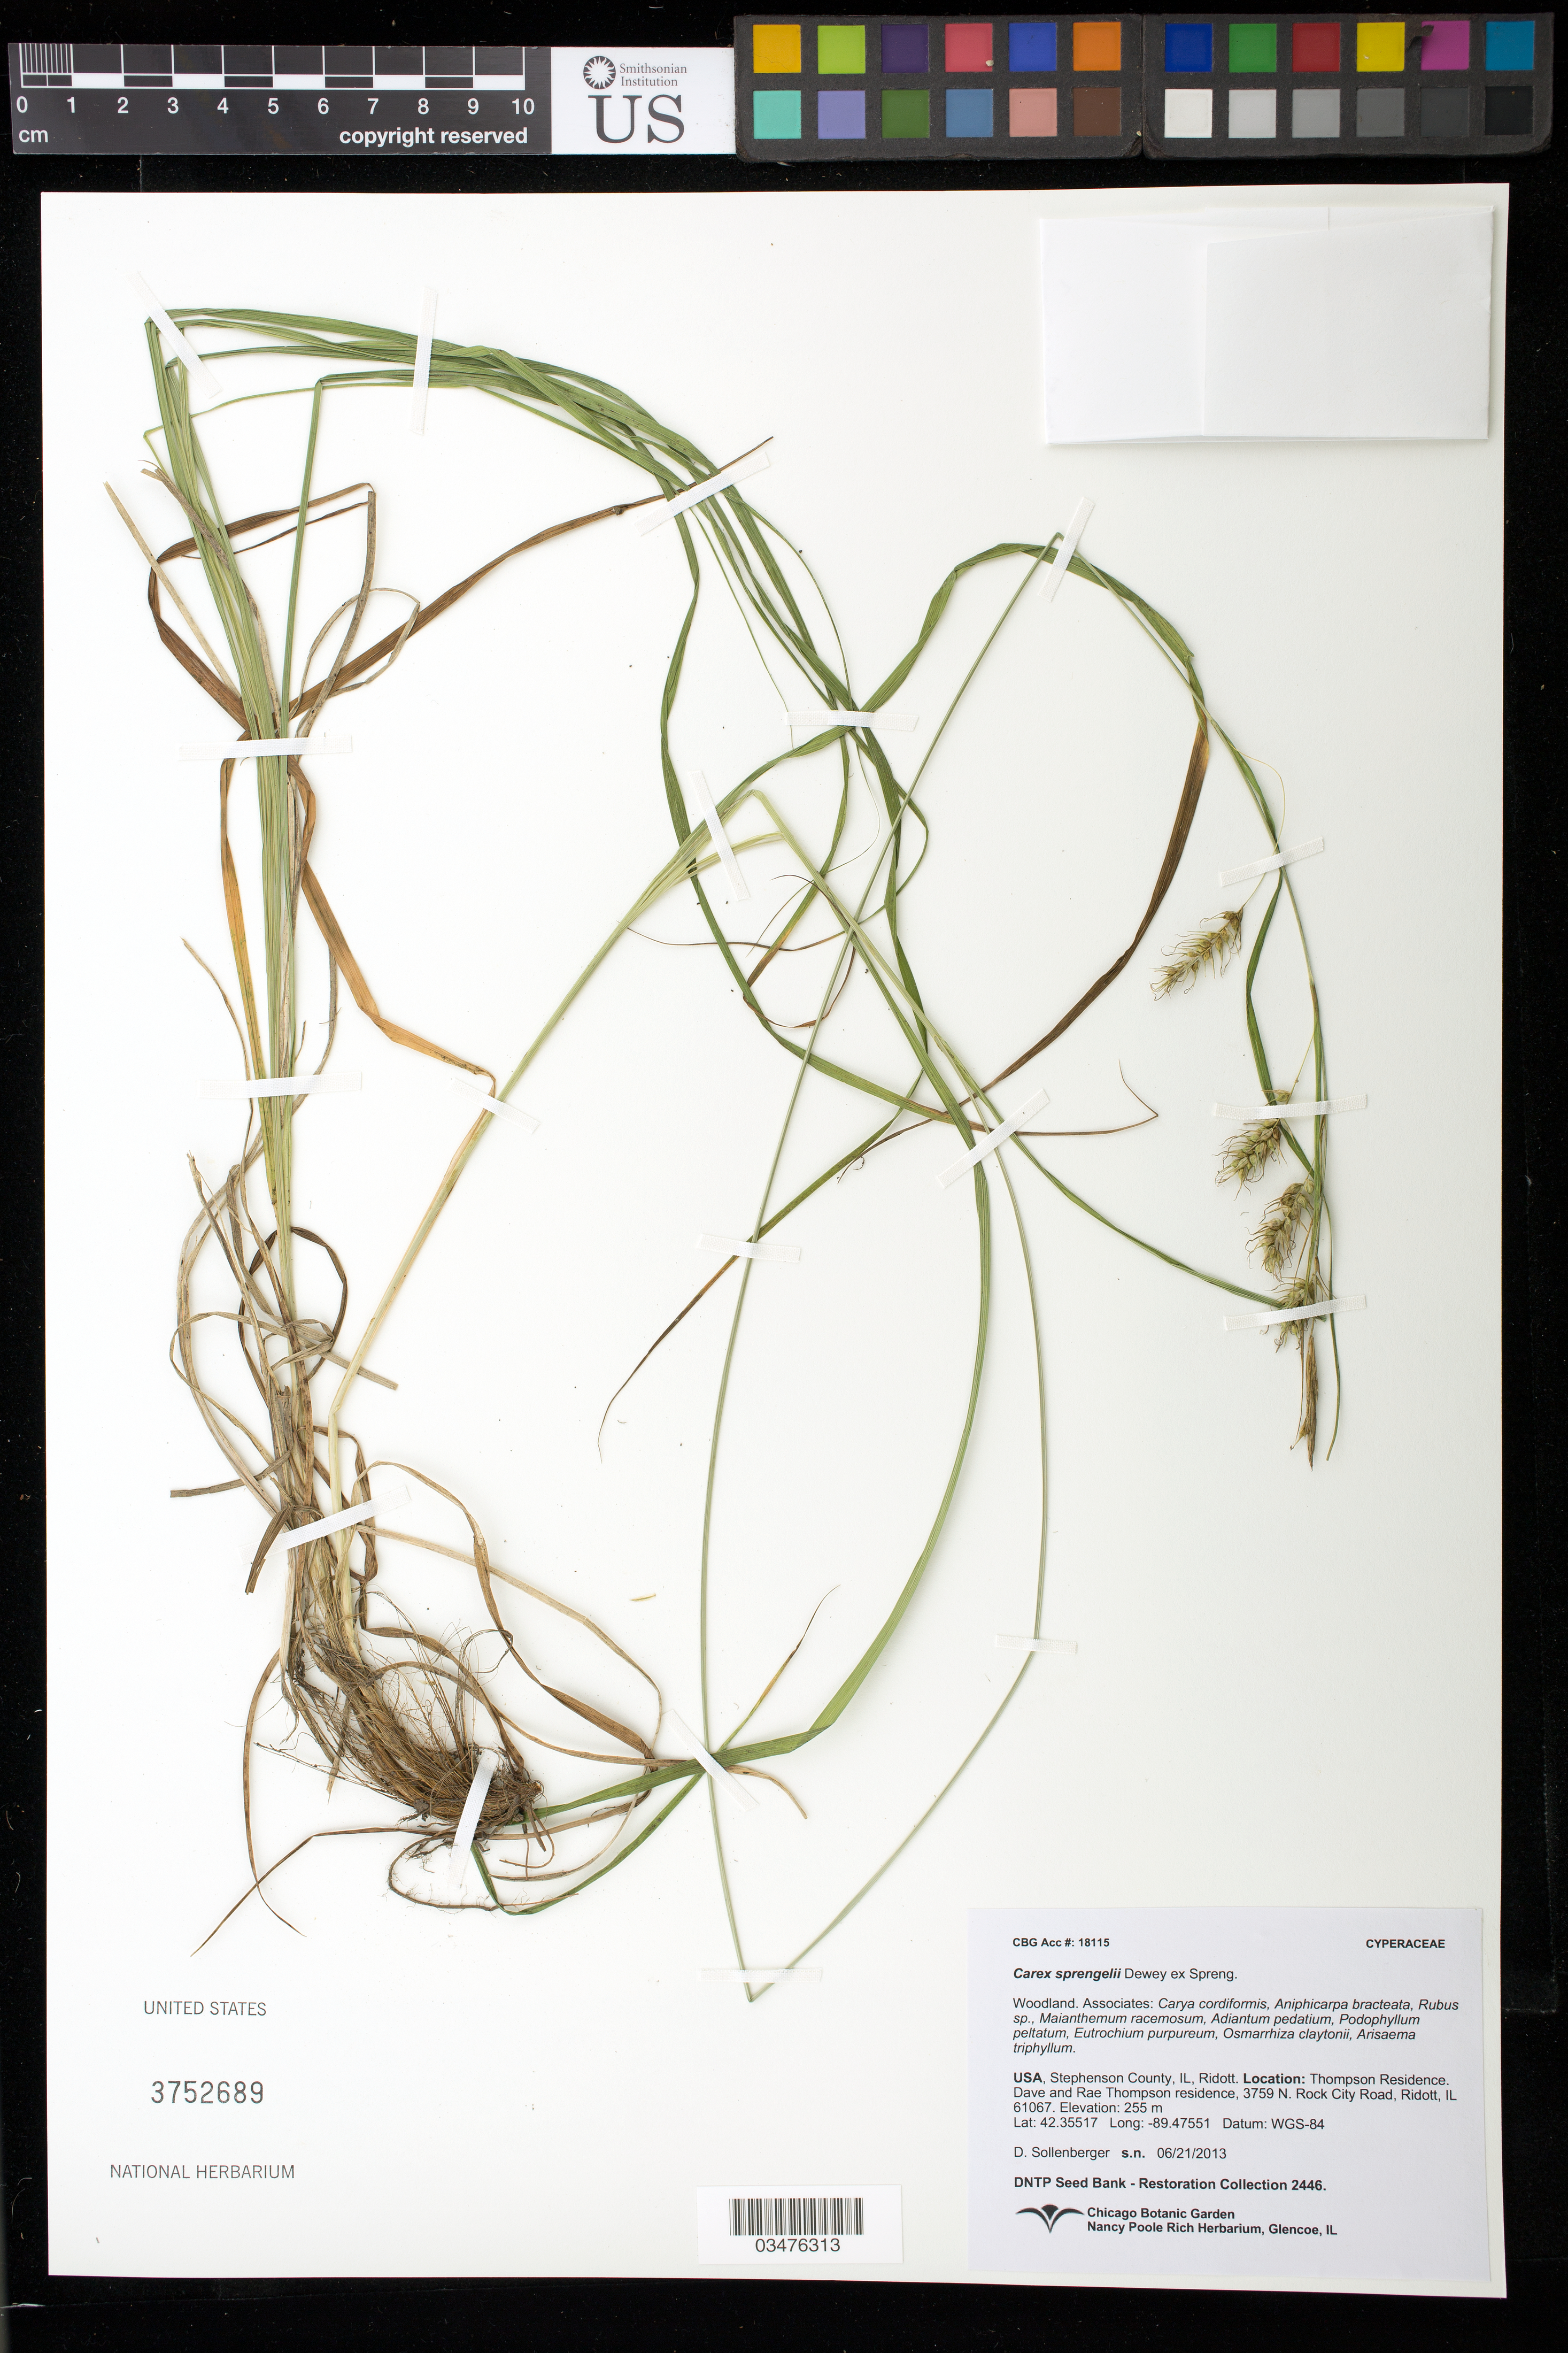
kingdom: Plantae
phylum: Tracheophyta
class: Liliopsida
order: Poales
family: Cyperaceae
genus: Carex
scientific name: Carex sprengelii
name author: Dewey ex Spreng.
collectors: D. Sollenberger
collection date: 2013-06-21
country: United States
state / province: Illinois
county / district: Stephenson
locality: Ridott. 3759 N Rock City Road, Dave and Rae Thompson residence.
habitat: Woodland. With Carya cordiformis, Rubus sp., Adiantum pedatium, ect.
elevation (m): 255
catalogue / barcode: US 3752689